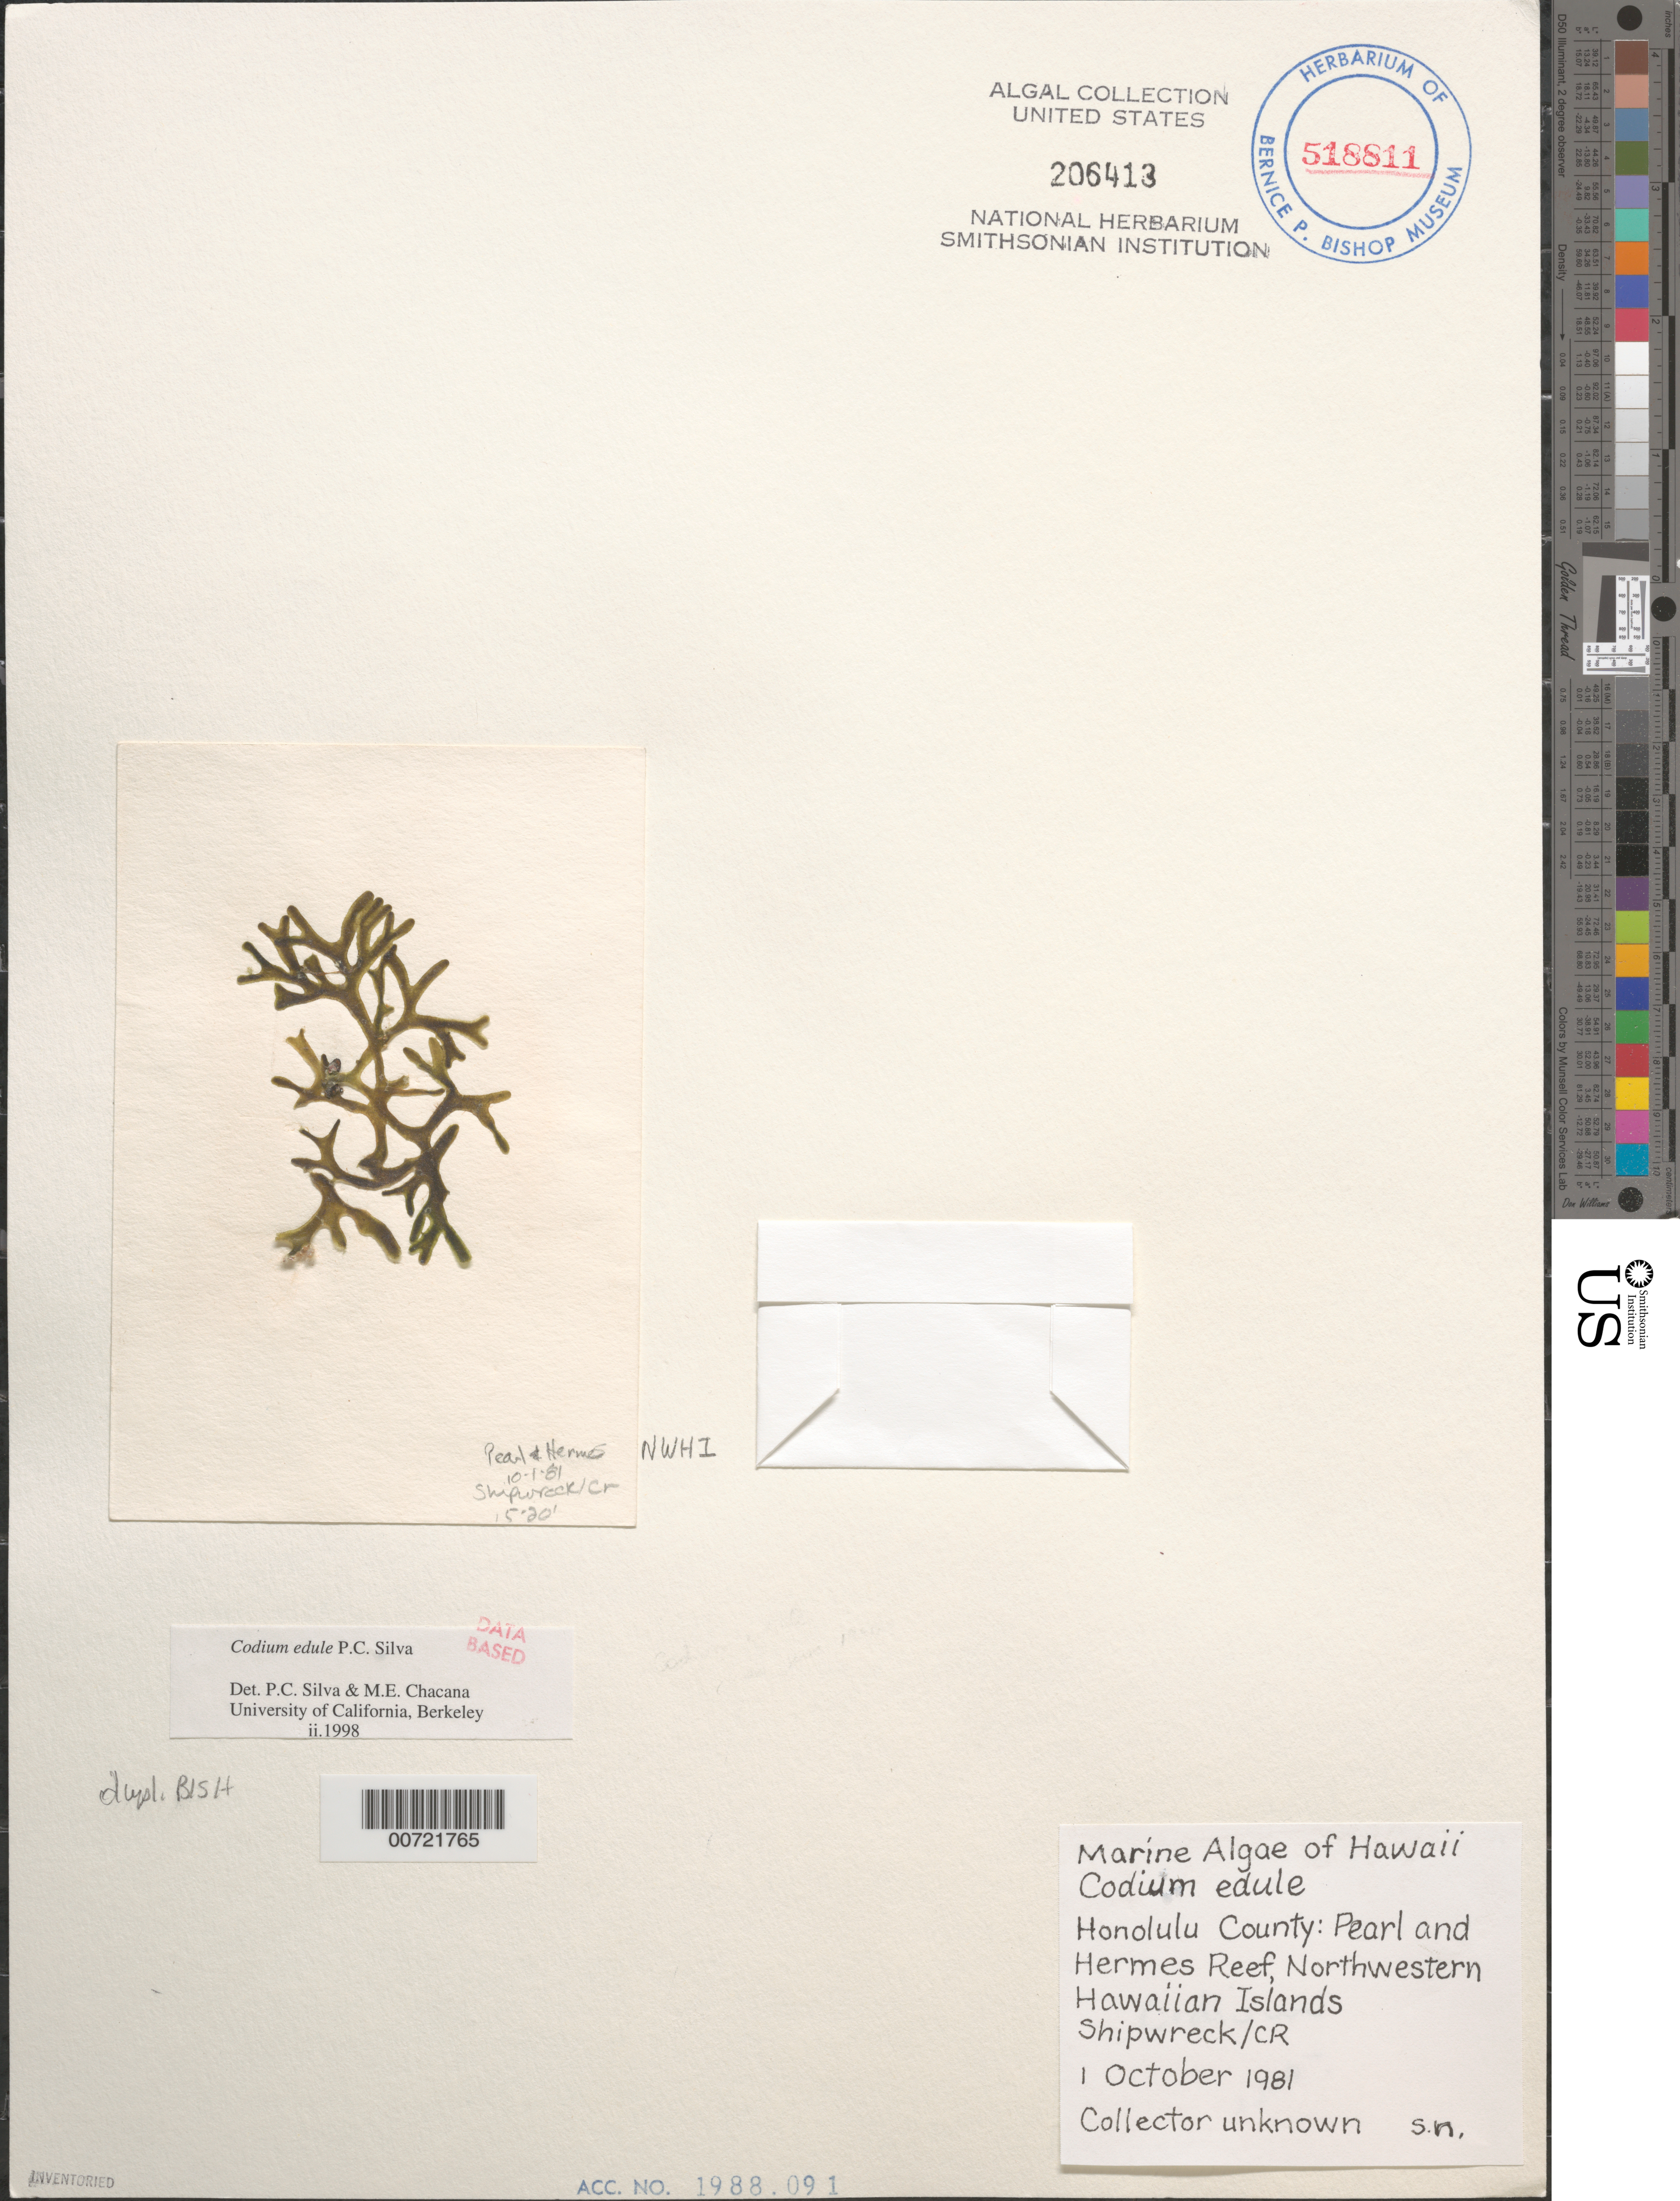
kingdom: Plantae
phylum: Chlorophyta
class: Ulvophyceae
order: Bryopsidales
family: Codiaceae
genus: Codium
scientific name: Codium edule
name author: P.C. Silva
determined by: Pedroche, F. F.; Silva, P. C.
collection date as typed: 01 Oct 1981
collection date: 1981-10-01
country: United States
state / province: Hawaii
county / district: Honolulu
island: Pearl and Hermes Atoll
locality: Shipwreck/CR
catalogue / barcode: US 206413